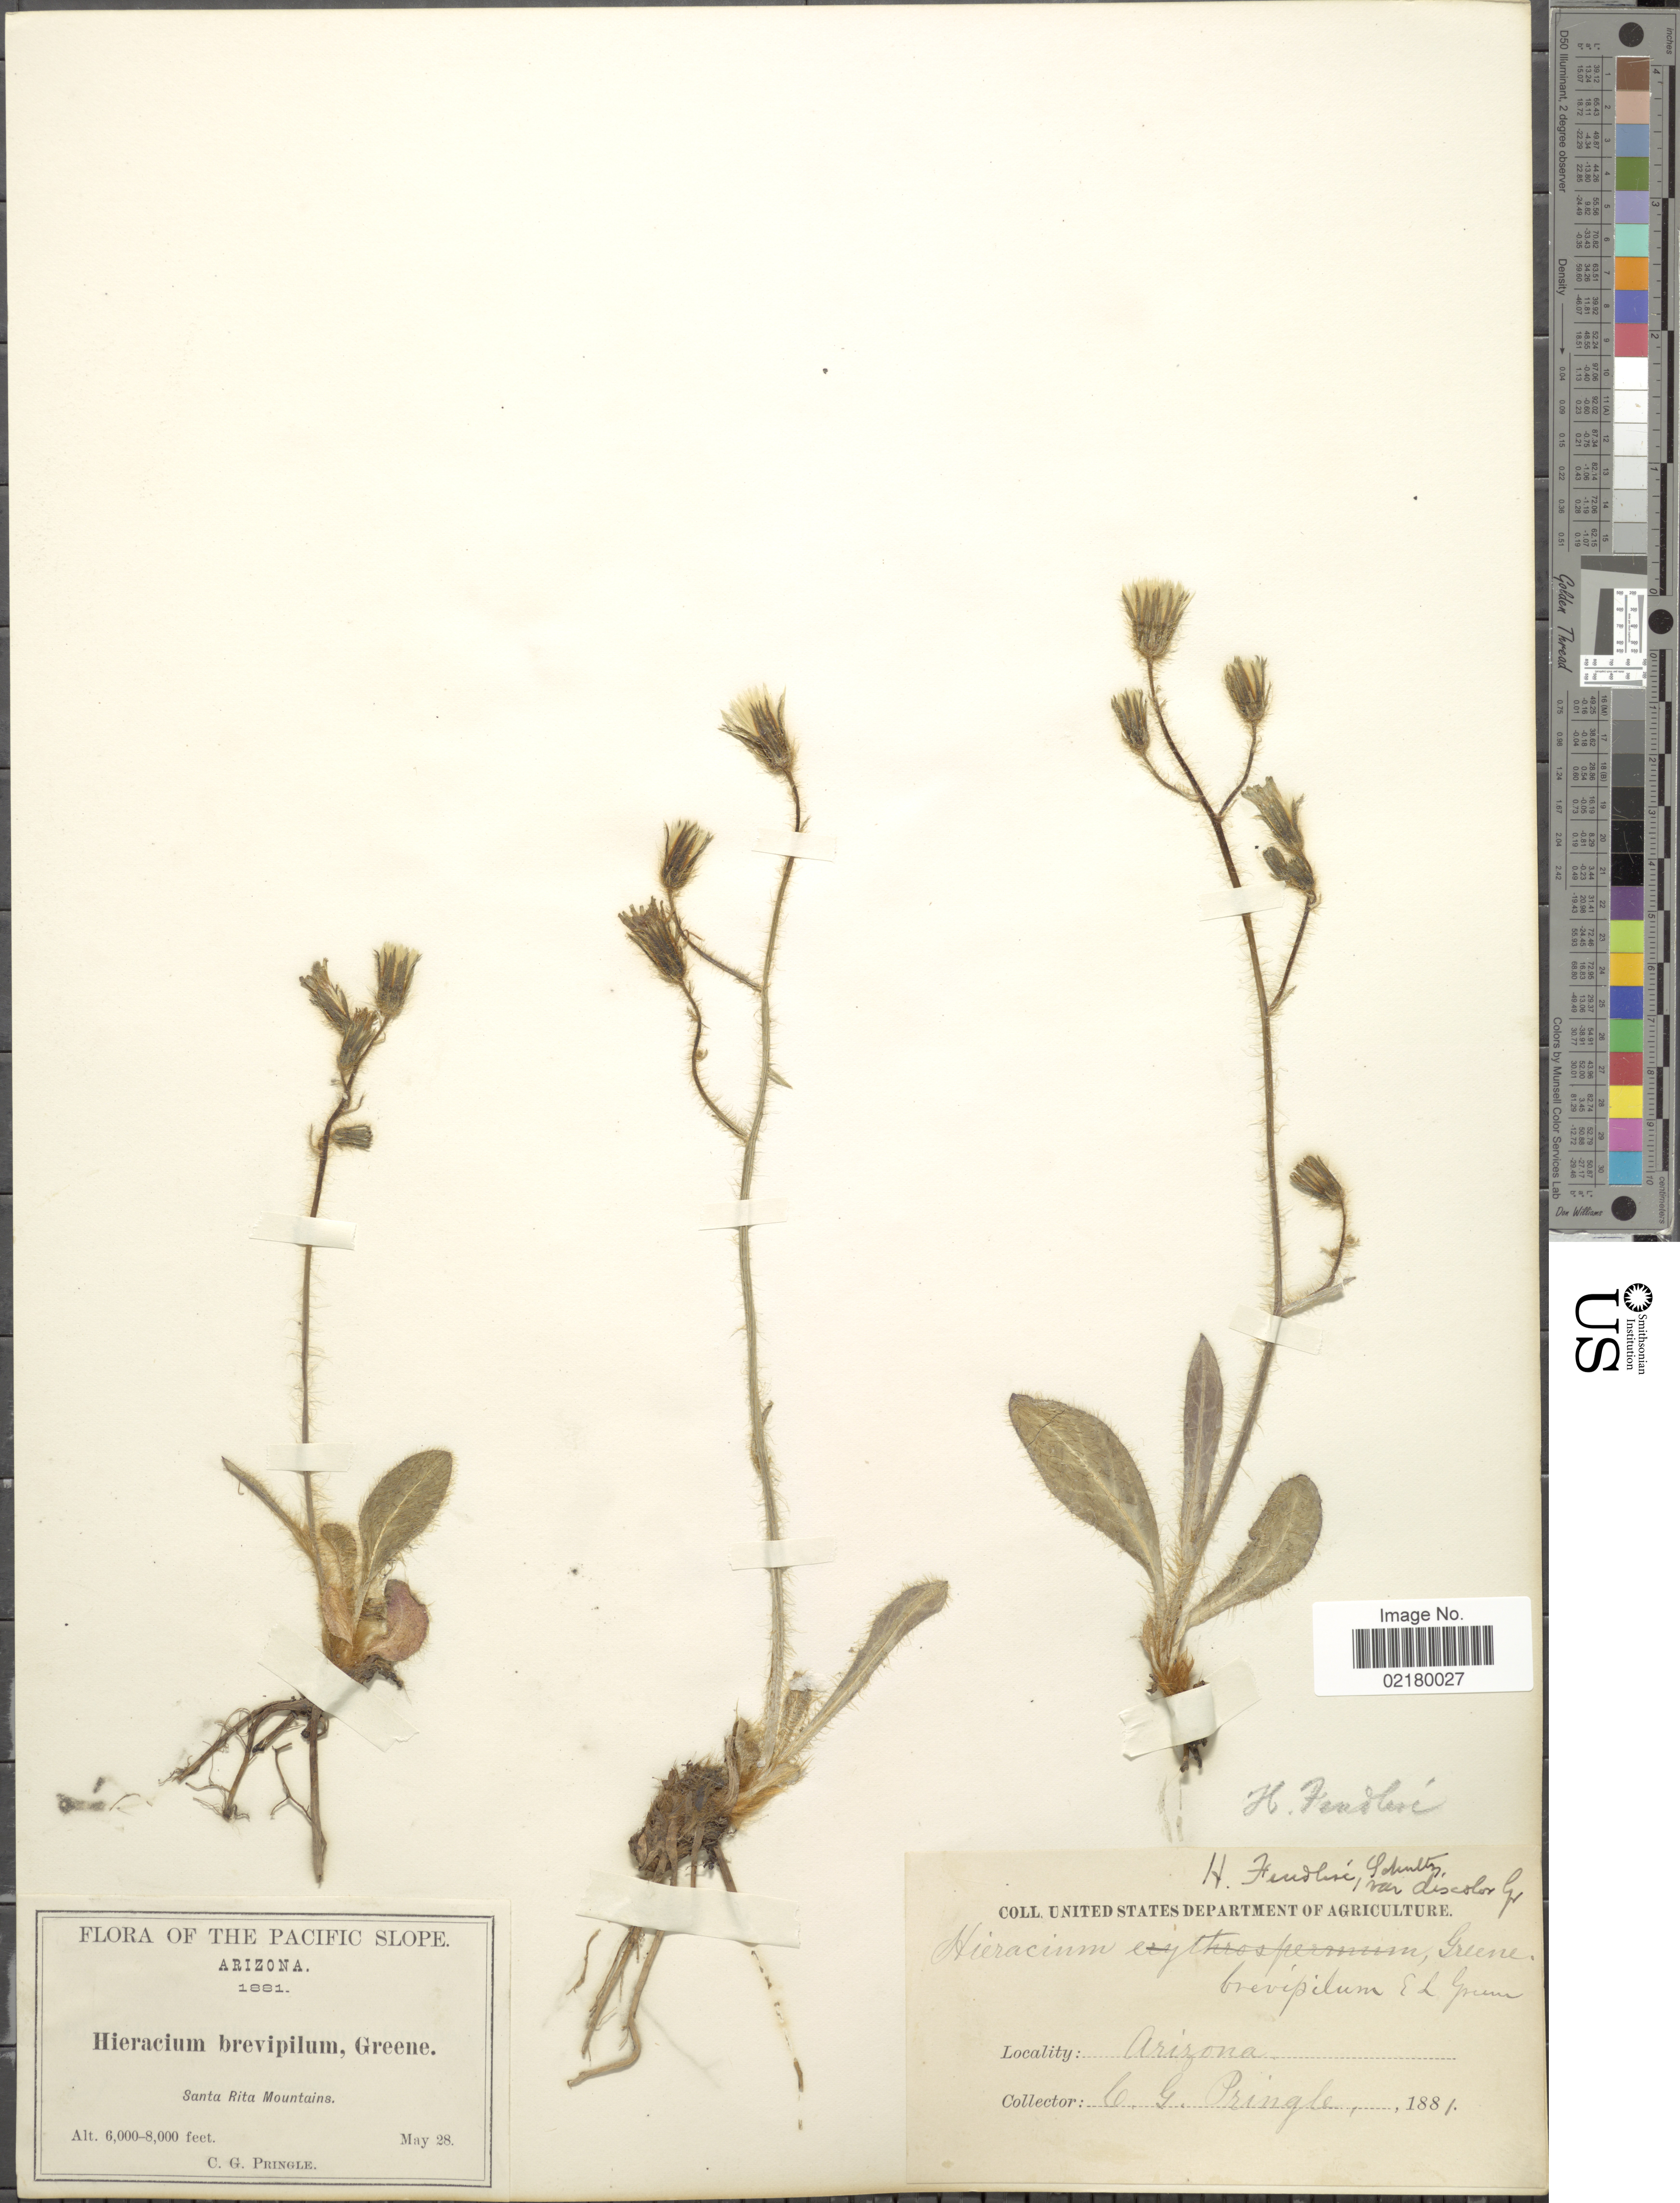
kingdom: Plantae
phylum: Tracheophyta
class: Magnoliopsida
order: Asterales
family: Asteraceae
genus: Hieracium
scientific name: Hieracium fendleri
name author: Sch. Bip.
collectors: C. G. Pringle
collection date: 1881-05-28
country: United States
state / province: Arizona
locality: The Pacific Slope, Santa Rita Mountains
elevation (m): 1829